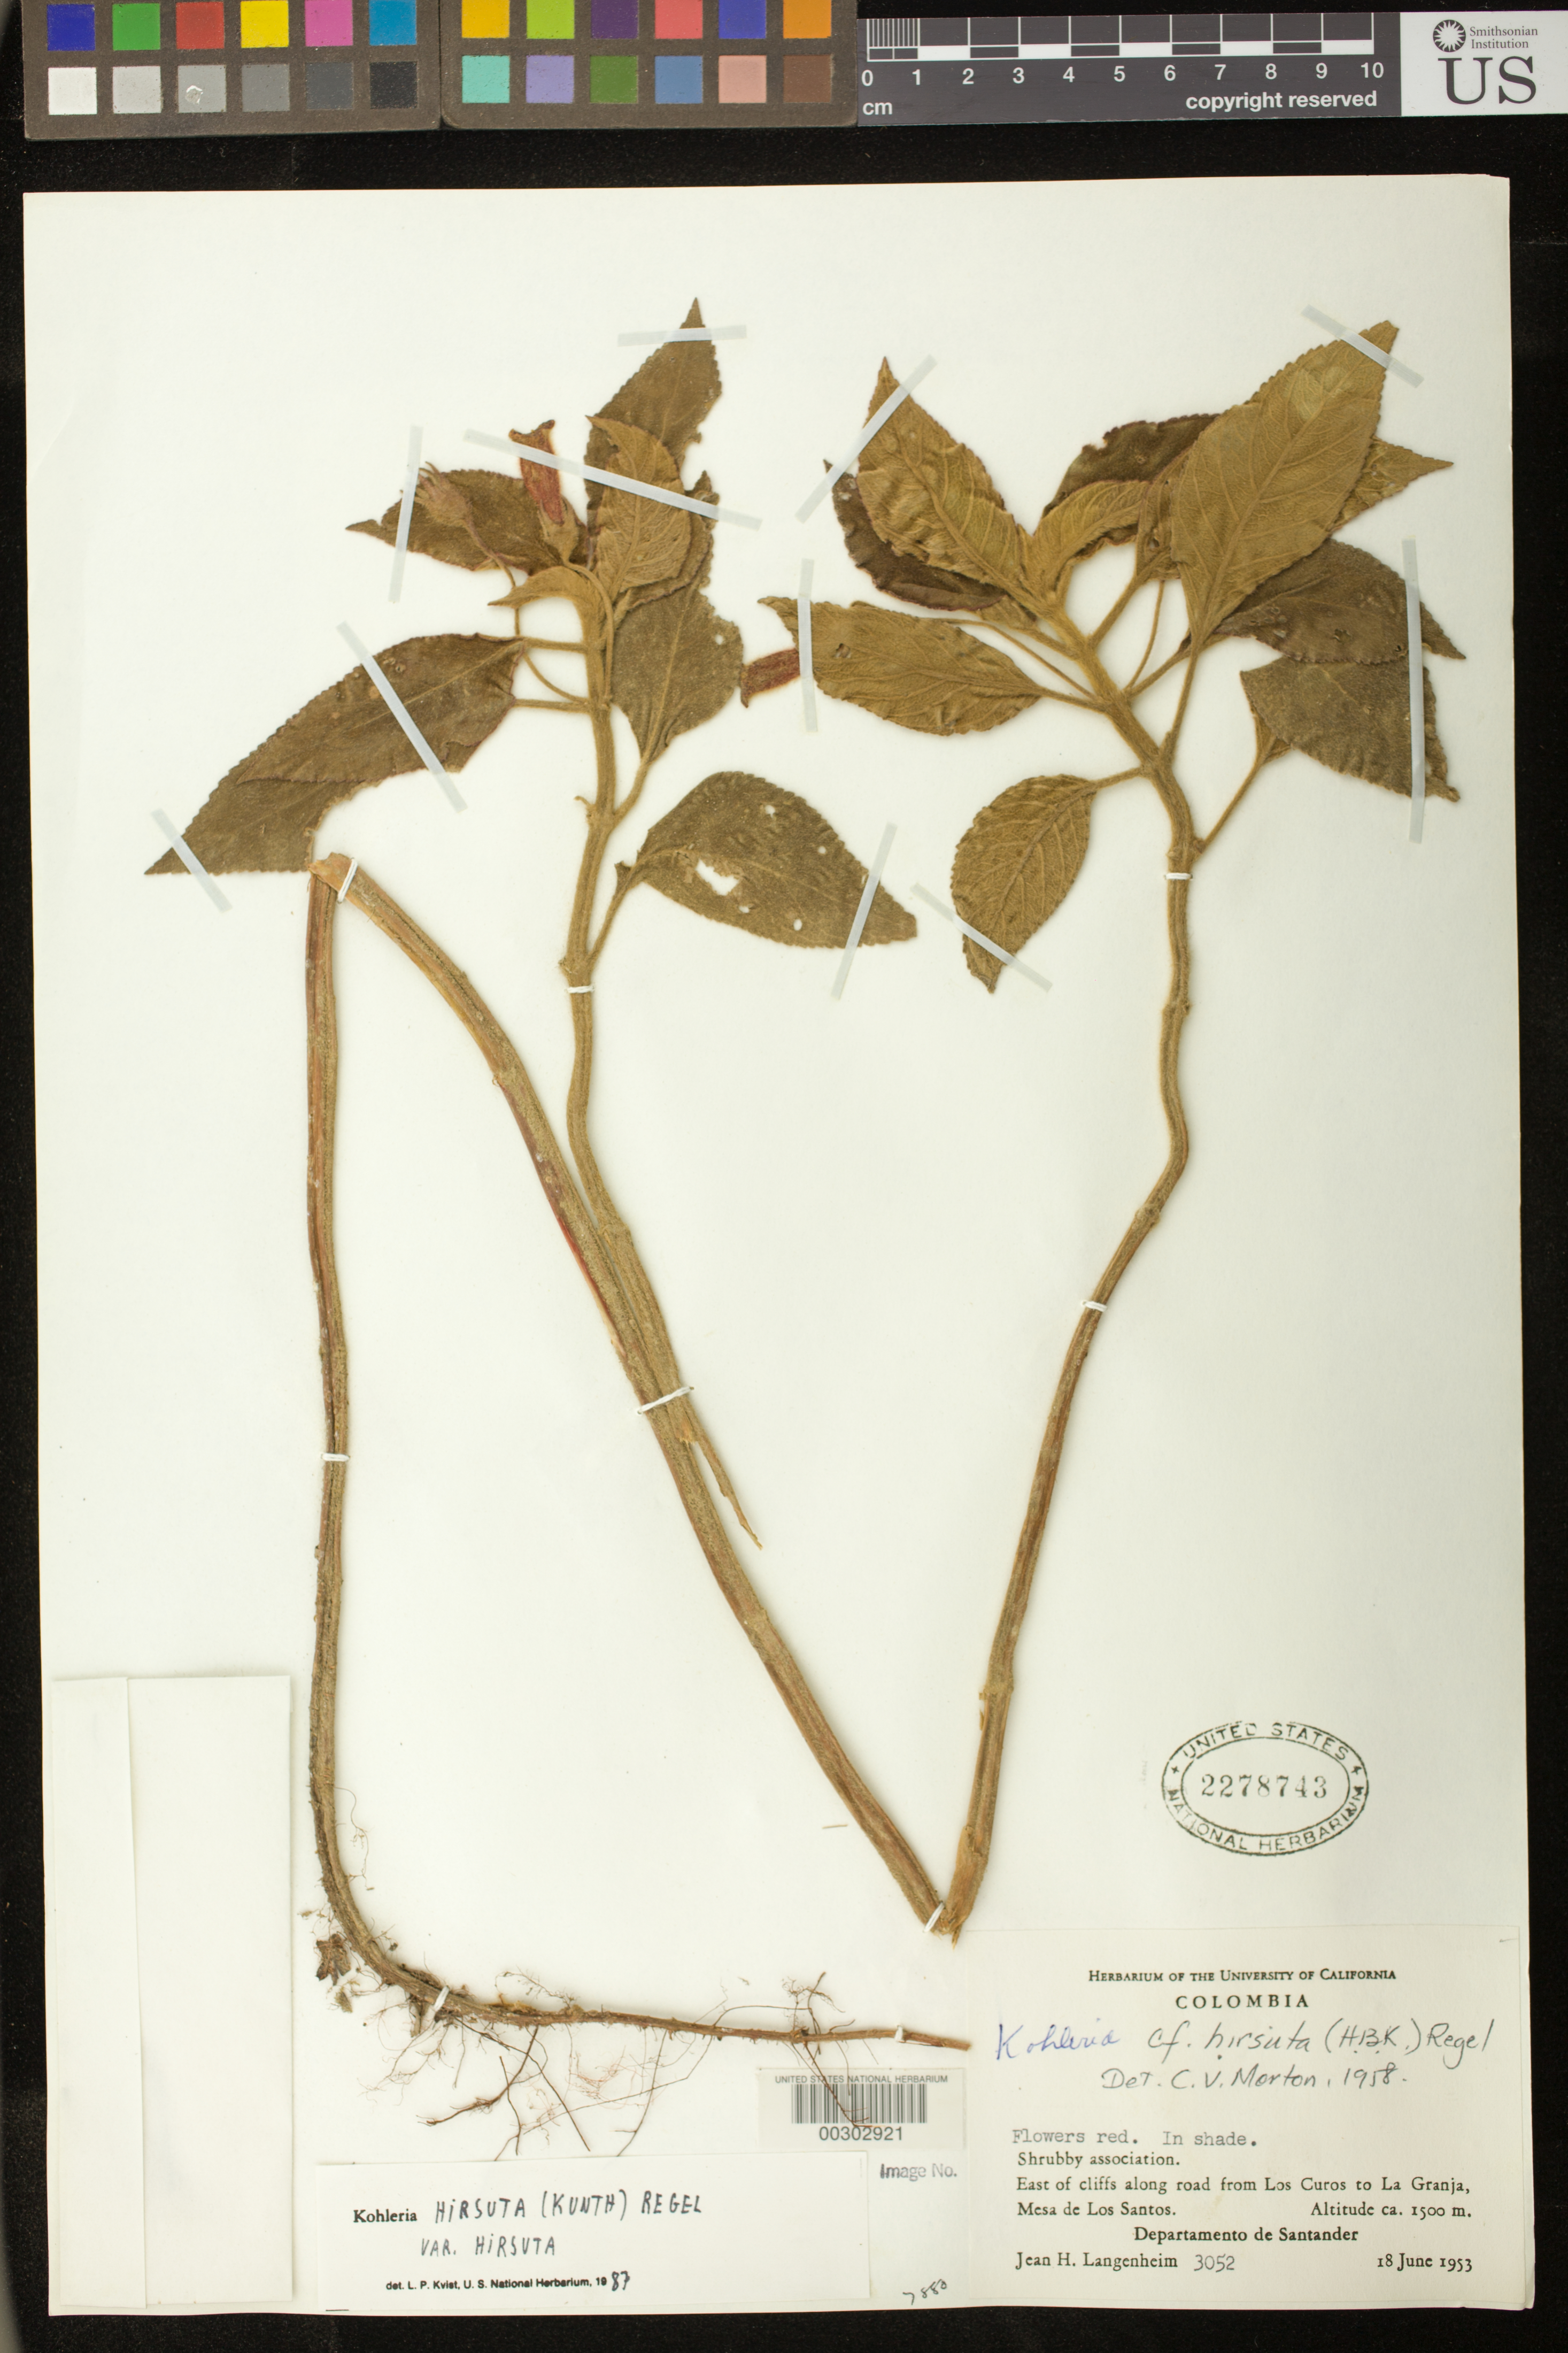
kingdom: Plantae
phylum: Tracheophyta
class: Magnoliopsida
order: Lamiales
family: Gesneriaceae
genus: Kohleria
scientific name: Kohleria hirsuta var. hirsuta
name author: (Kunth) Regel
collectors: J. H. Langenheim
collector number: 3052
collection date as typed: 18 Jun 1953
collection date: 1953-06-18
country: Colombia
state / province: Santander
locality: E of cliffs along road from Los Curos to La Granja, Mesa de los Santos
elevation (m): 1500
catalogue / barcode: US 2278743